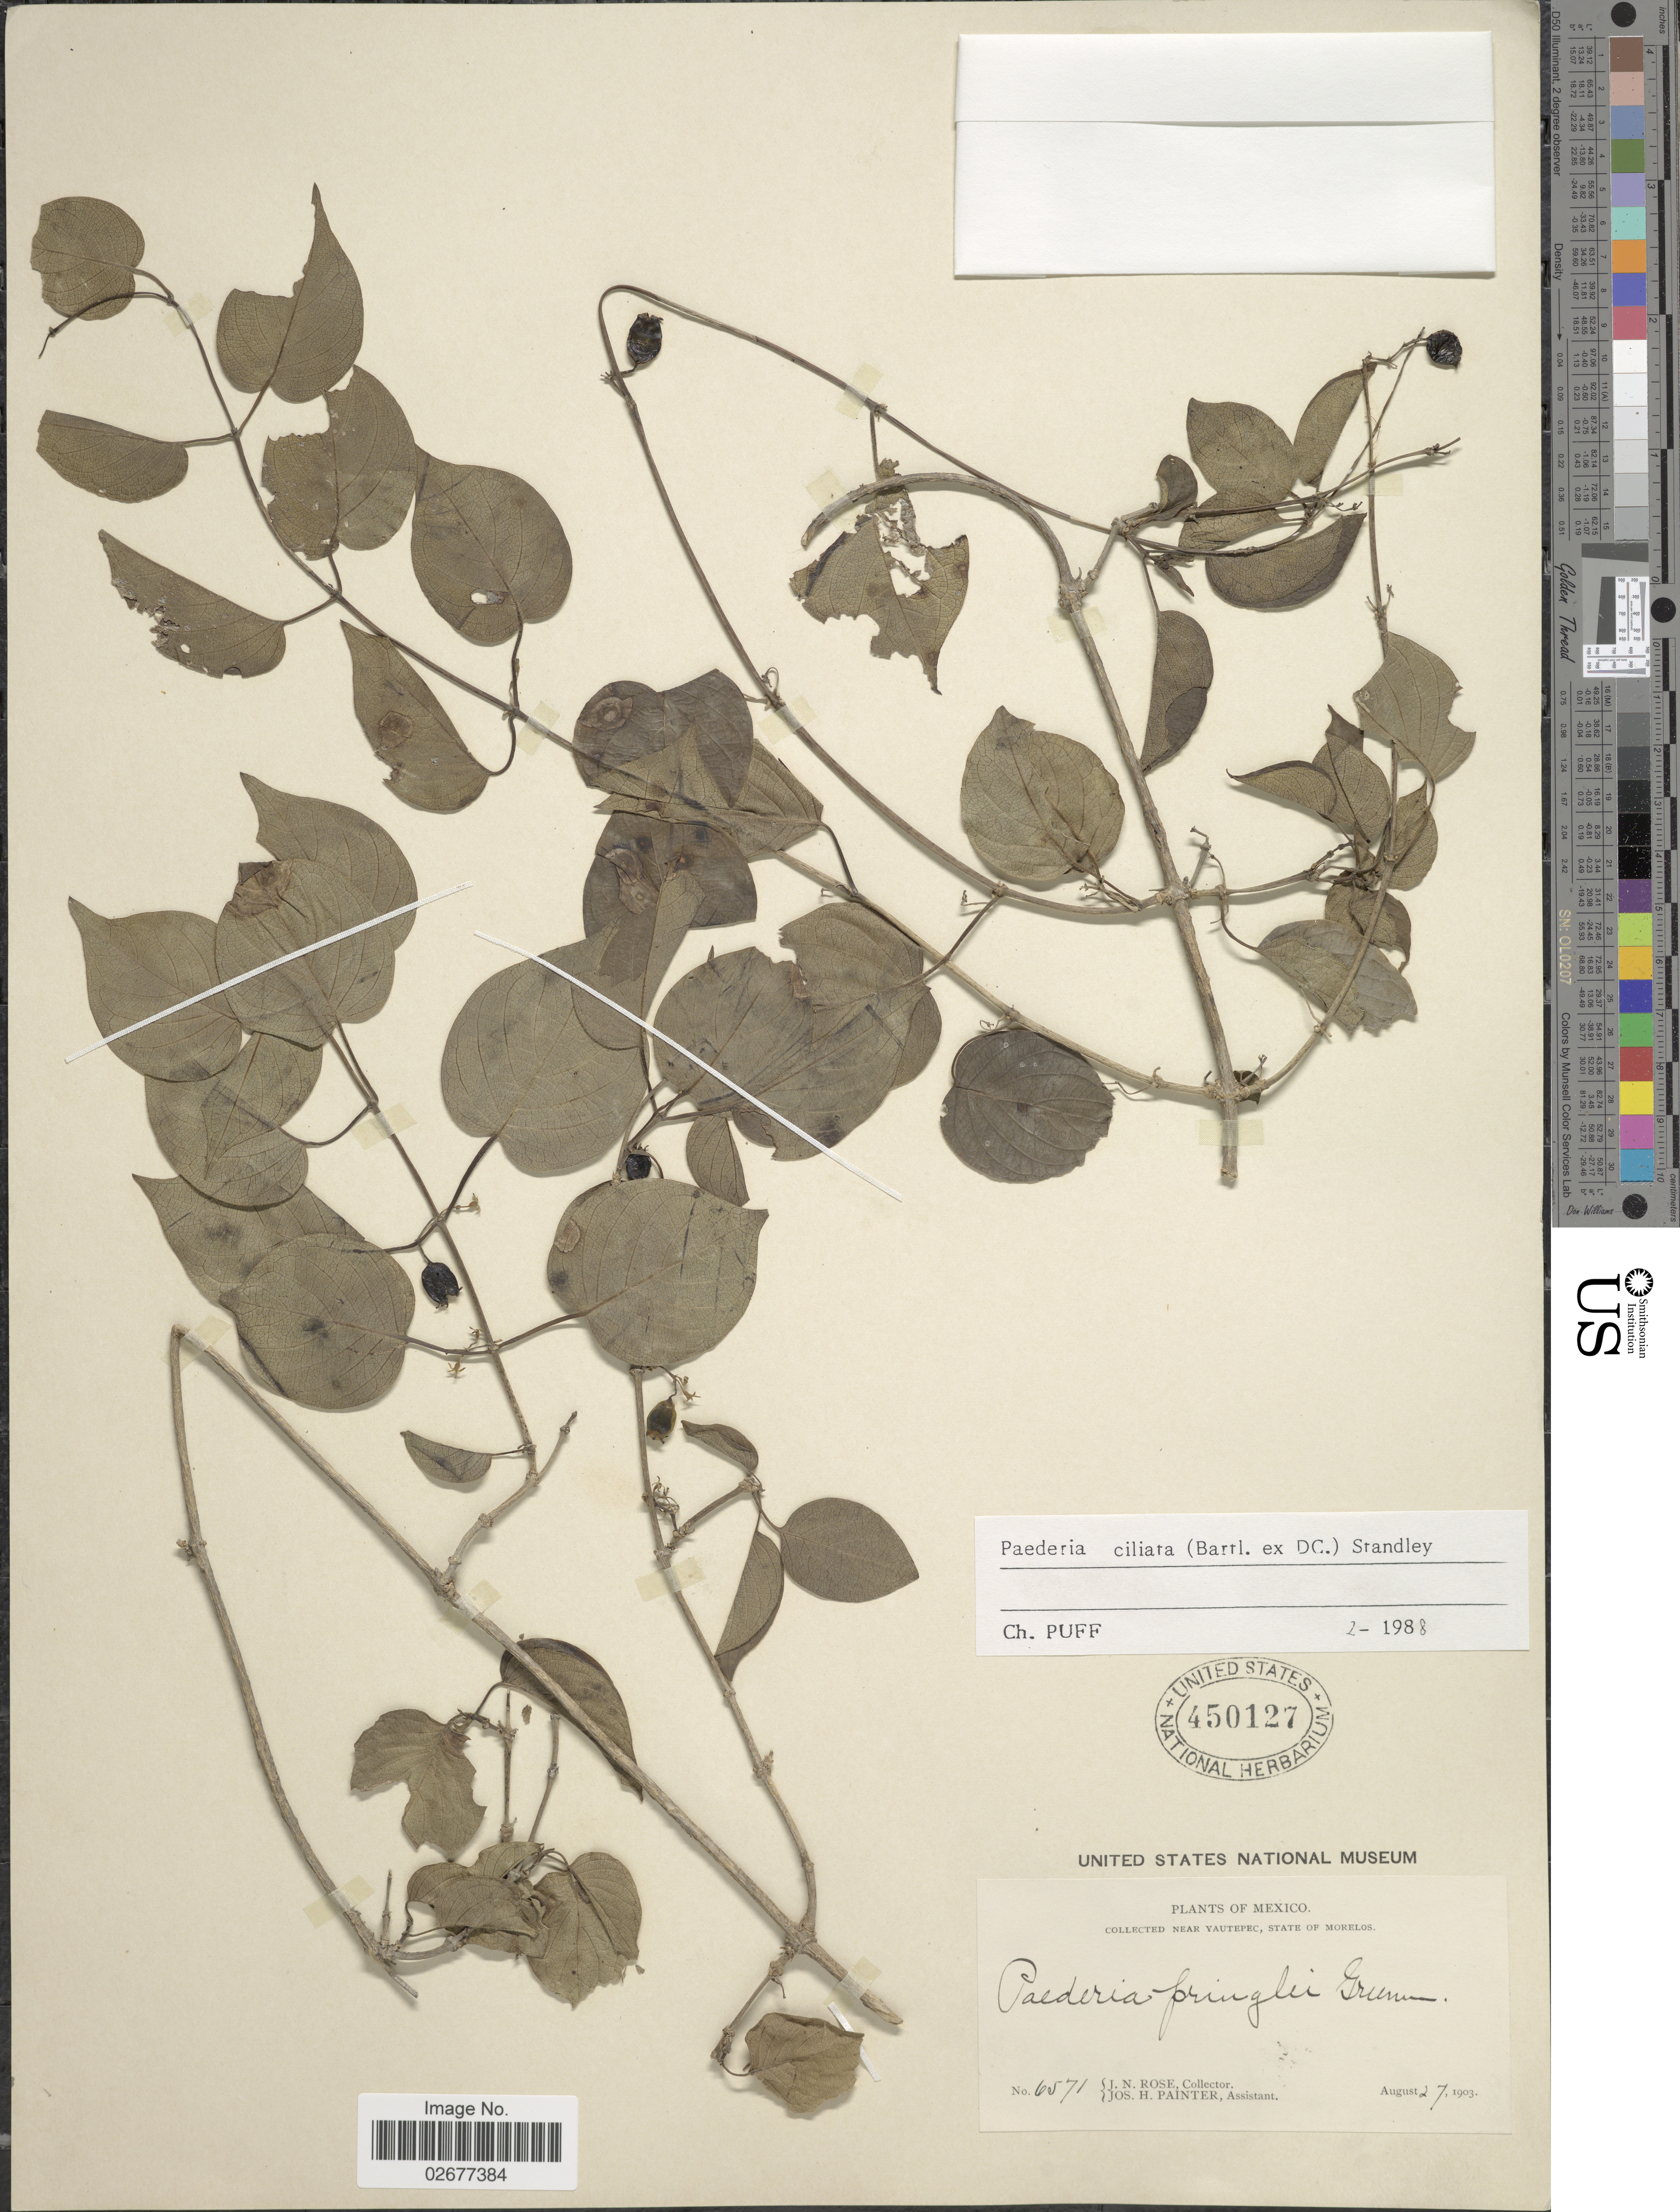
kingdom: Plantae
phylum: Tracheophyta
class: Magnoliopsida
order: Gentianales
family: Rubiaceae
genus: Paederia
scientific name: Paederia ciliata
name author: (Bartl. ex DC.) Standl.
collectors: J. N. Rose & J. H. Painter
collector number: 6571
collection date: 1903-08-27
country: Mexico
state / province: Morelos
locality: Near Yautepec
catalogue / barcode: US 450127